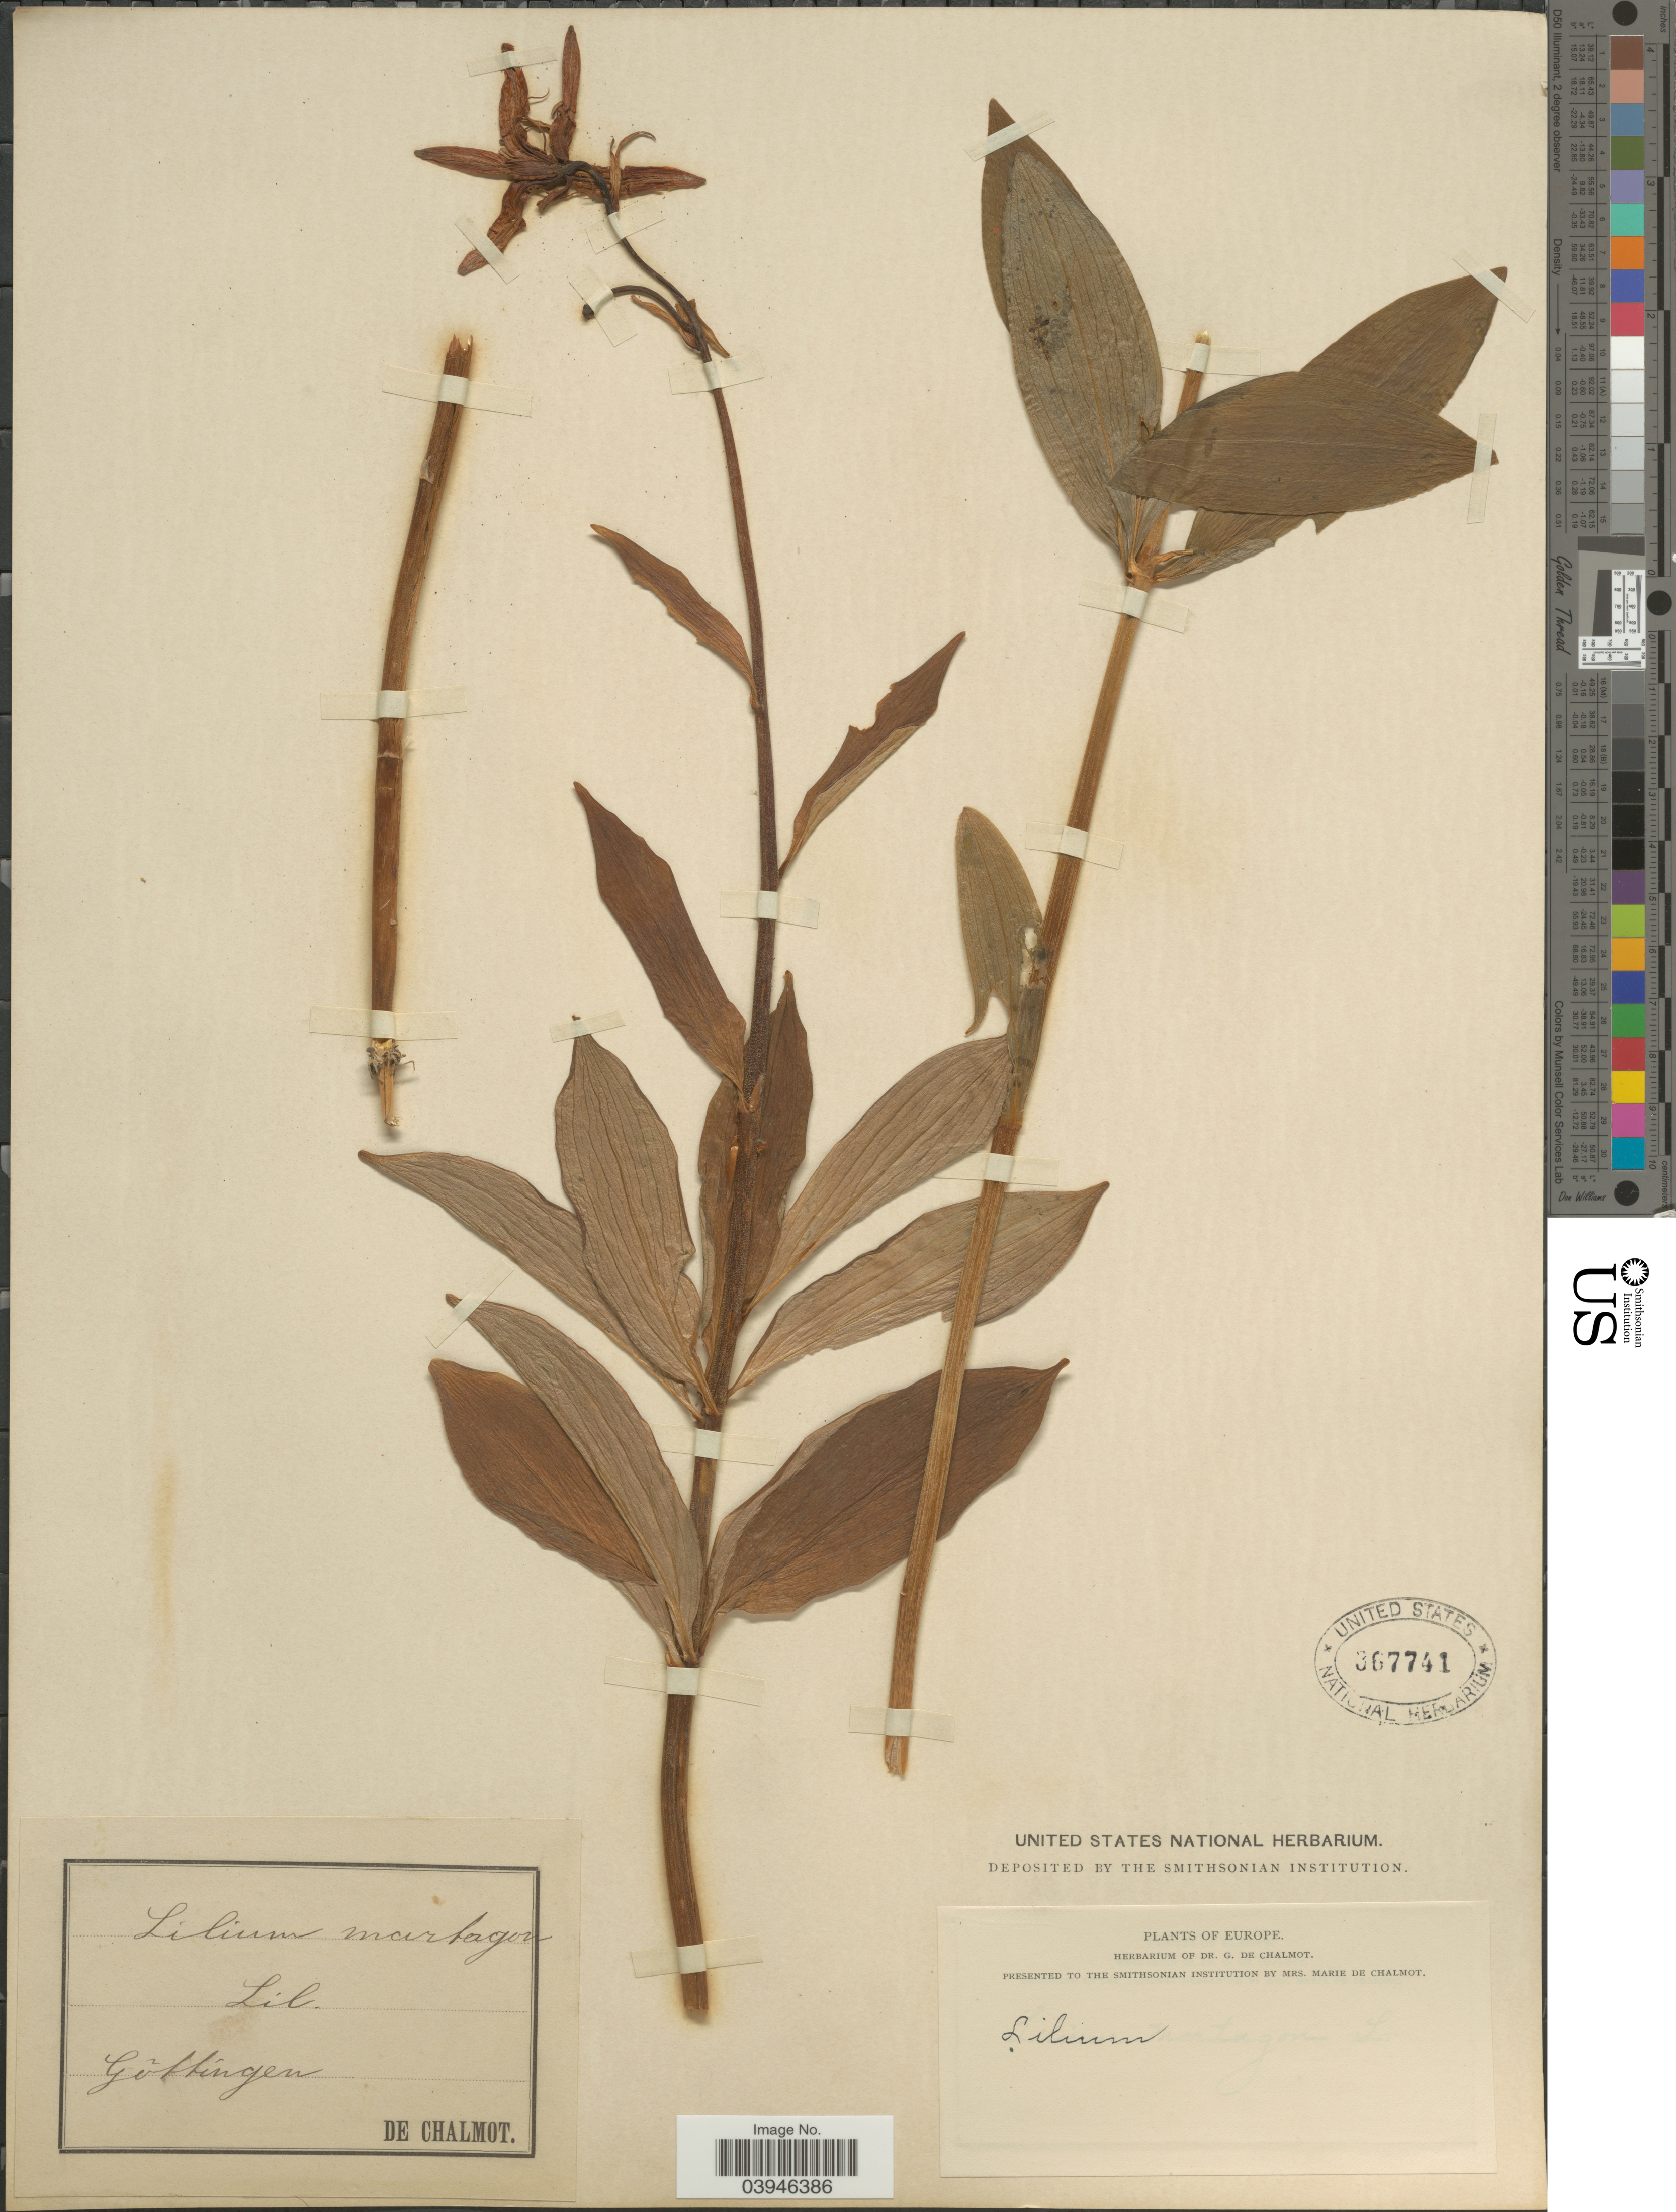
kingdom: Plantae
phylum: Tracheophyta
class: Liliopsida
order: Liliales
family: Liliaceae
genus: Lilium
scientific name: Lilium martagon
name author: L.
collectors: G. de Chalmot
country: Germany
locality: Göttingen. Europe.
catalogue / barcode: US 367741